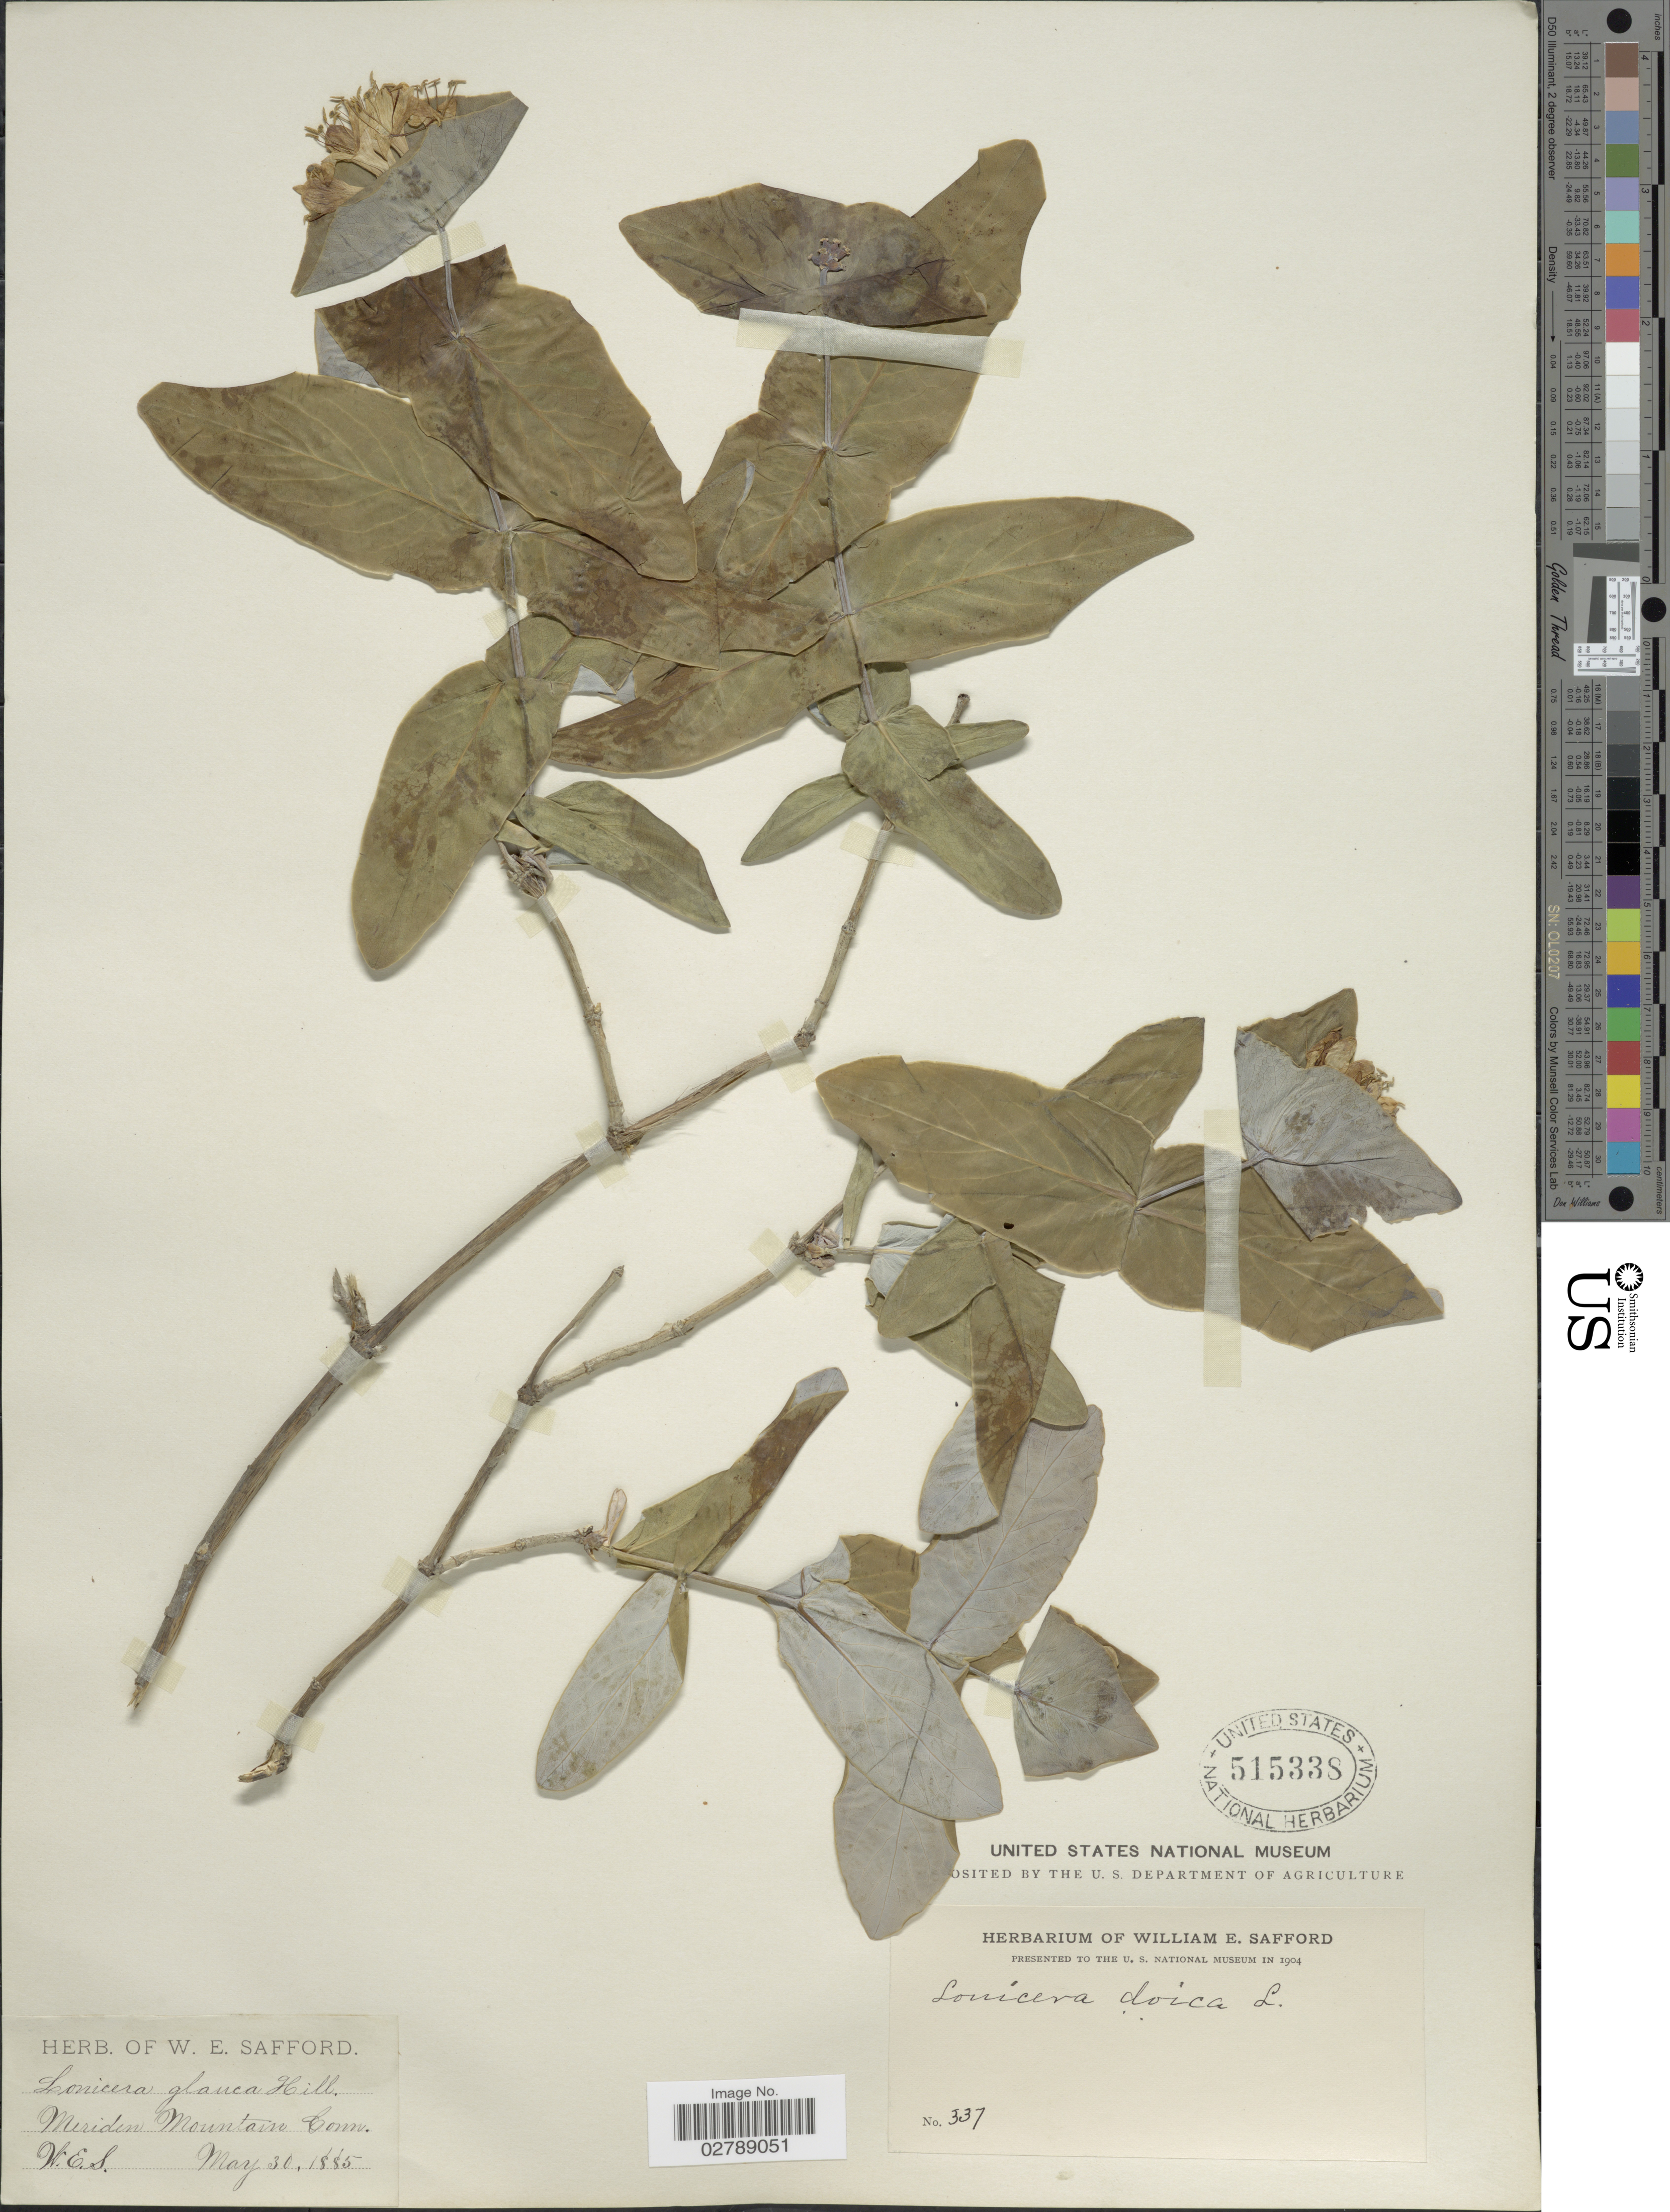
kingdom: Plantae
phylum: Tracheophyta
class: Magnoliopsida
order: Dipsacales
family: Caprifoliaceae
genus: Lonicera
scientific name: Lonicera dioica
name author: L.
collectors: W. E. Safford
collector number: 337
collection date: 1885-05-30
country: United States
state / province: Connecticut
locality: Meriden Mountain.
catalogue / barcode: US 515338